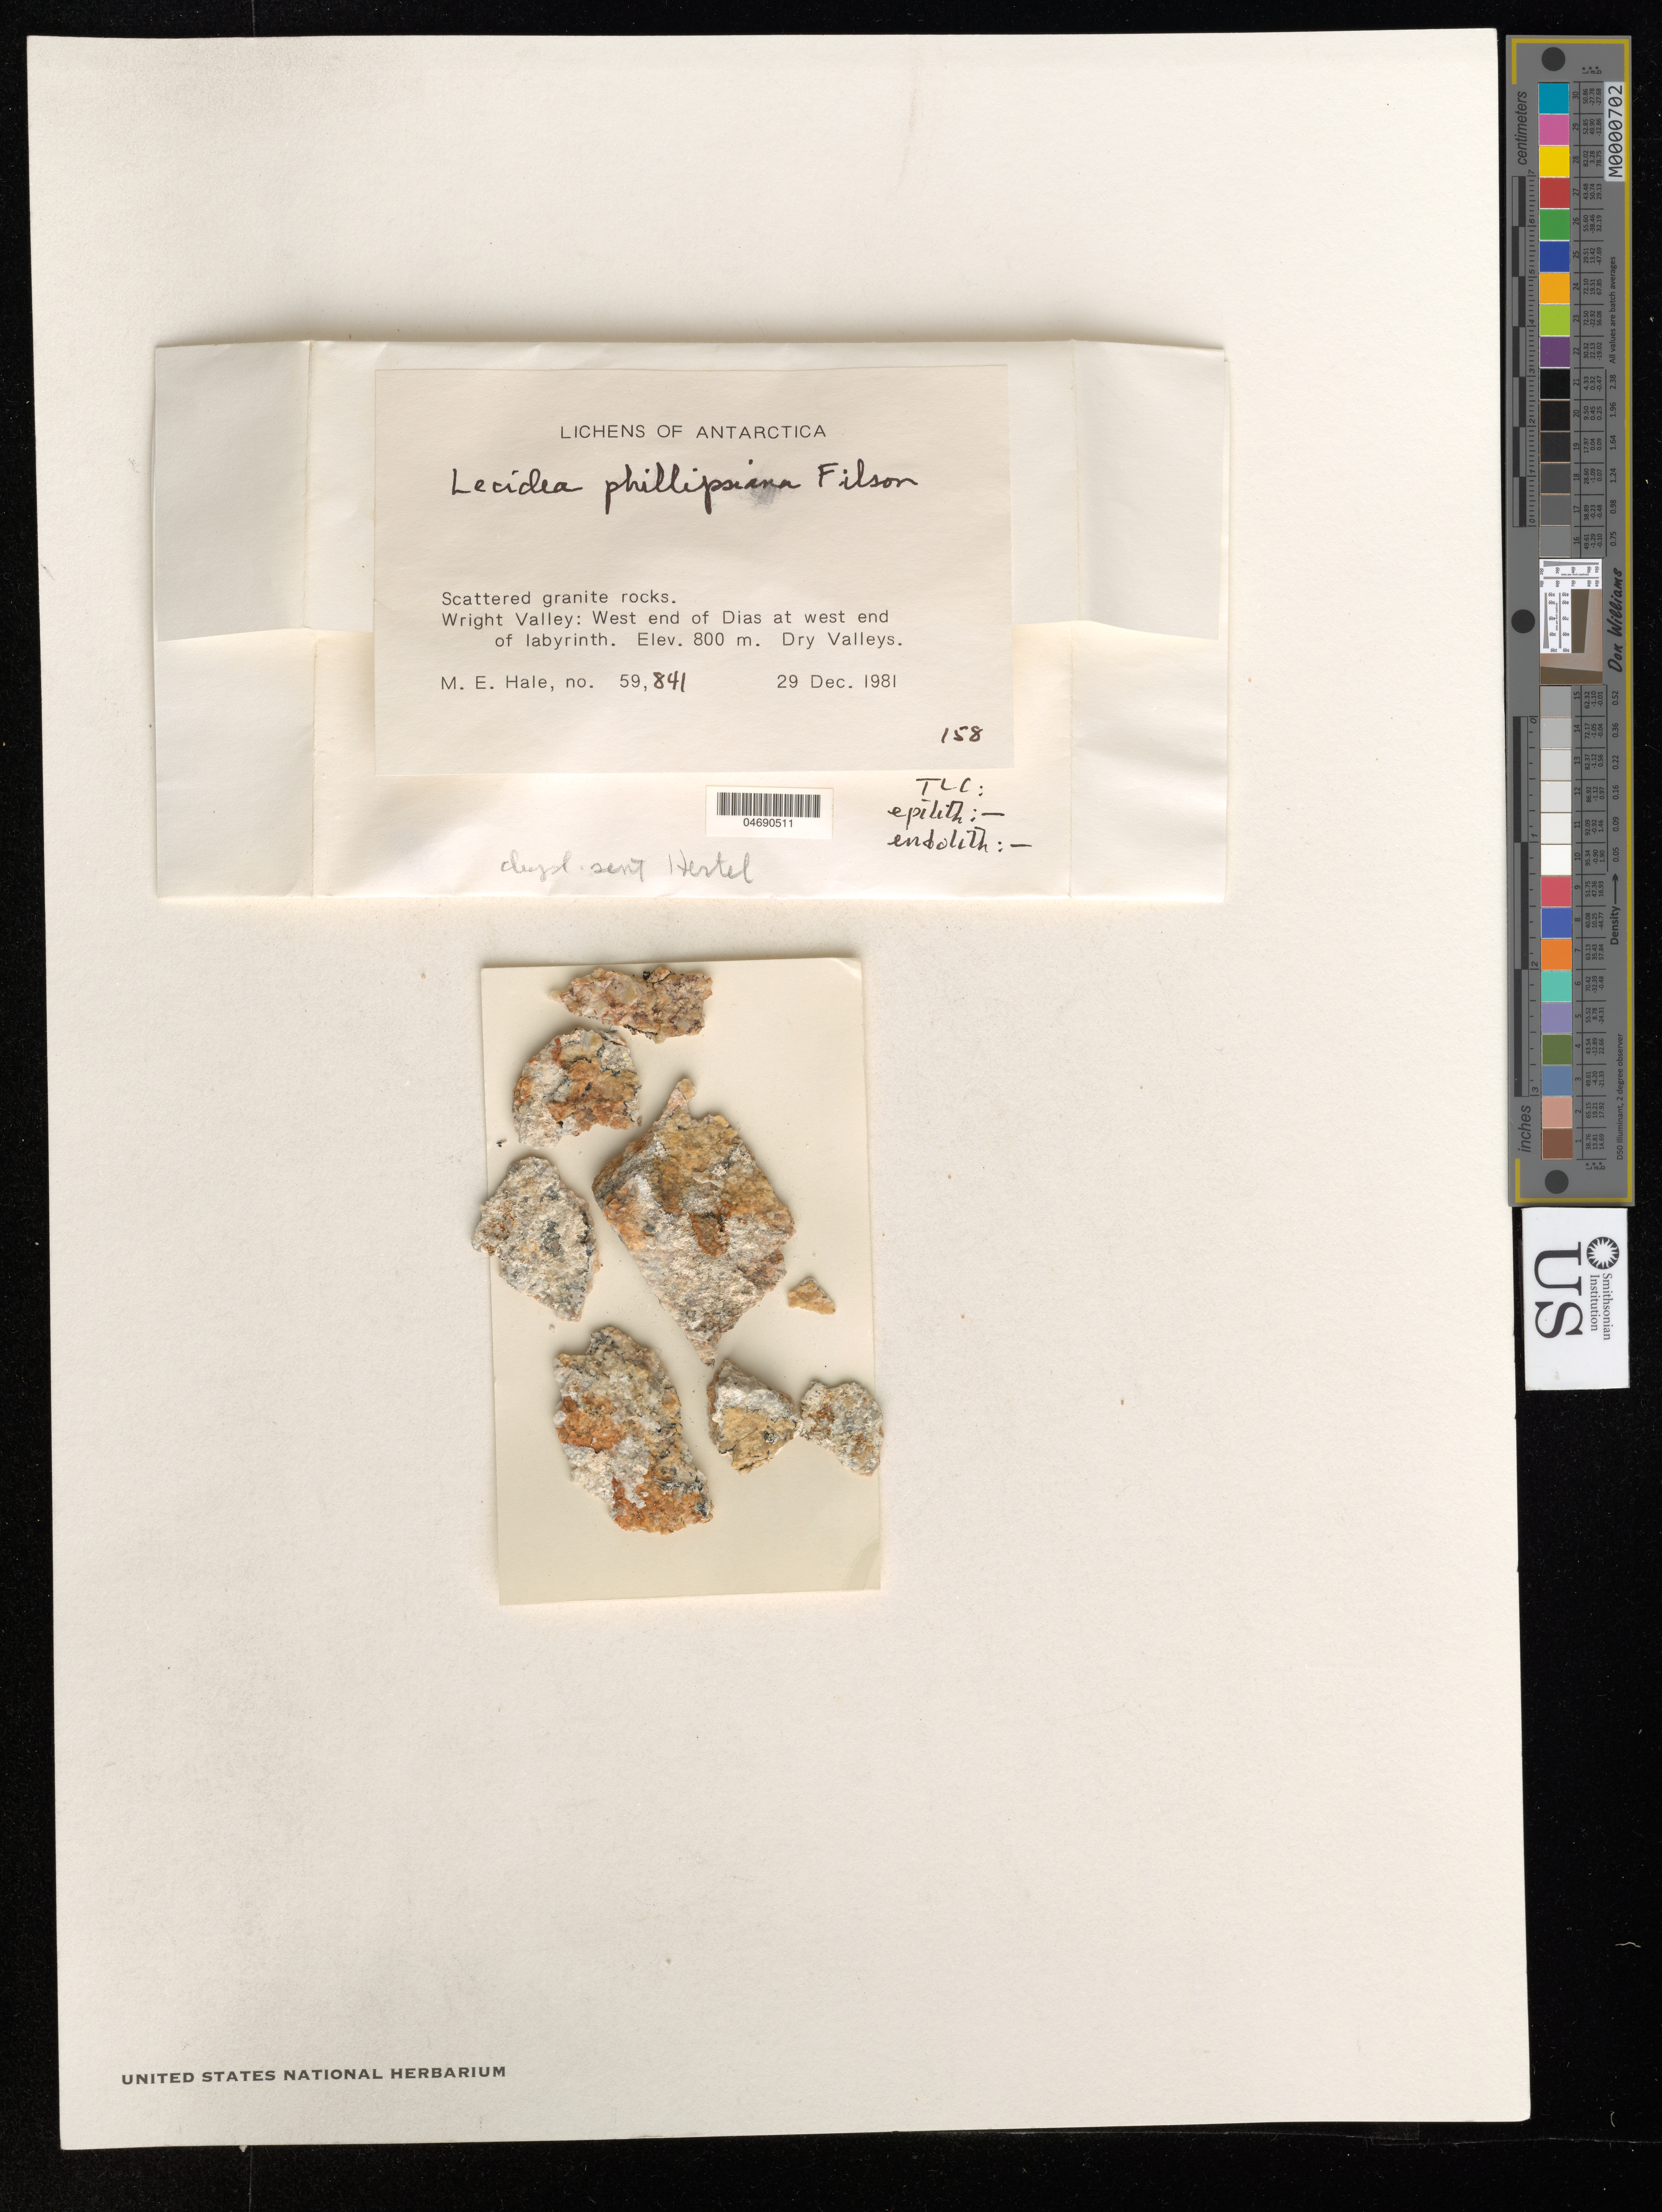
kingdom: Fungi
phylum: Ascomycota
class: Lecanoromycetes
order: Lecideales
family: Lecideaceae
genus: Lecidea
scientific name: Lecidea phillipsiana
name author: Filson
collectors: M. Hale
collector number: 59841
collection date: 1981-12-29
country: Antarctica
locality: Wright Valley: West end of Dias at west end of labyrinth.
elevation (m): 800